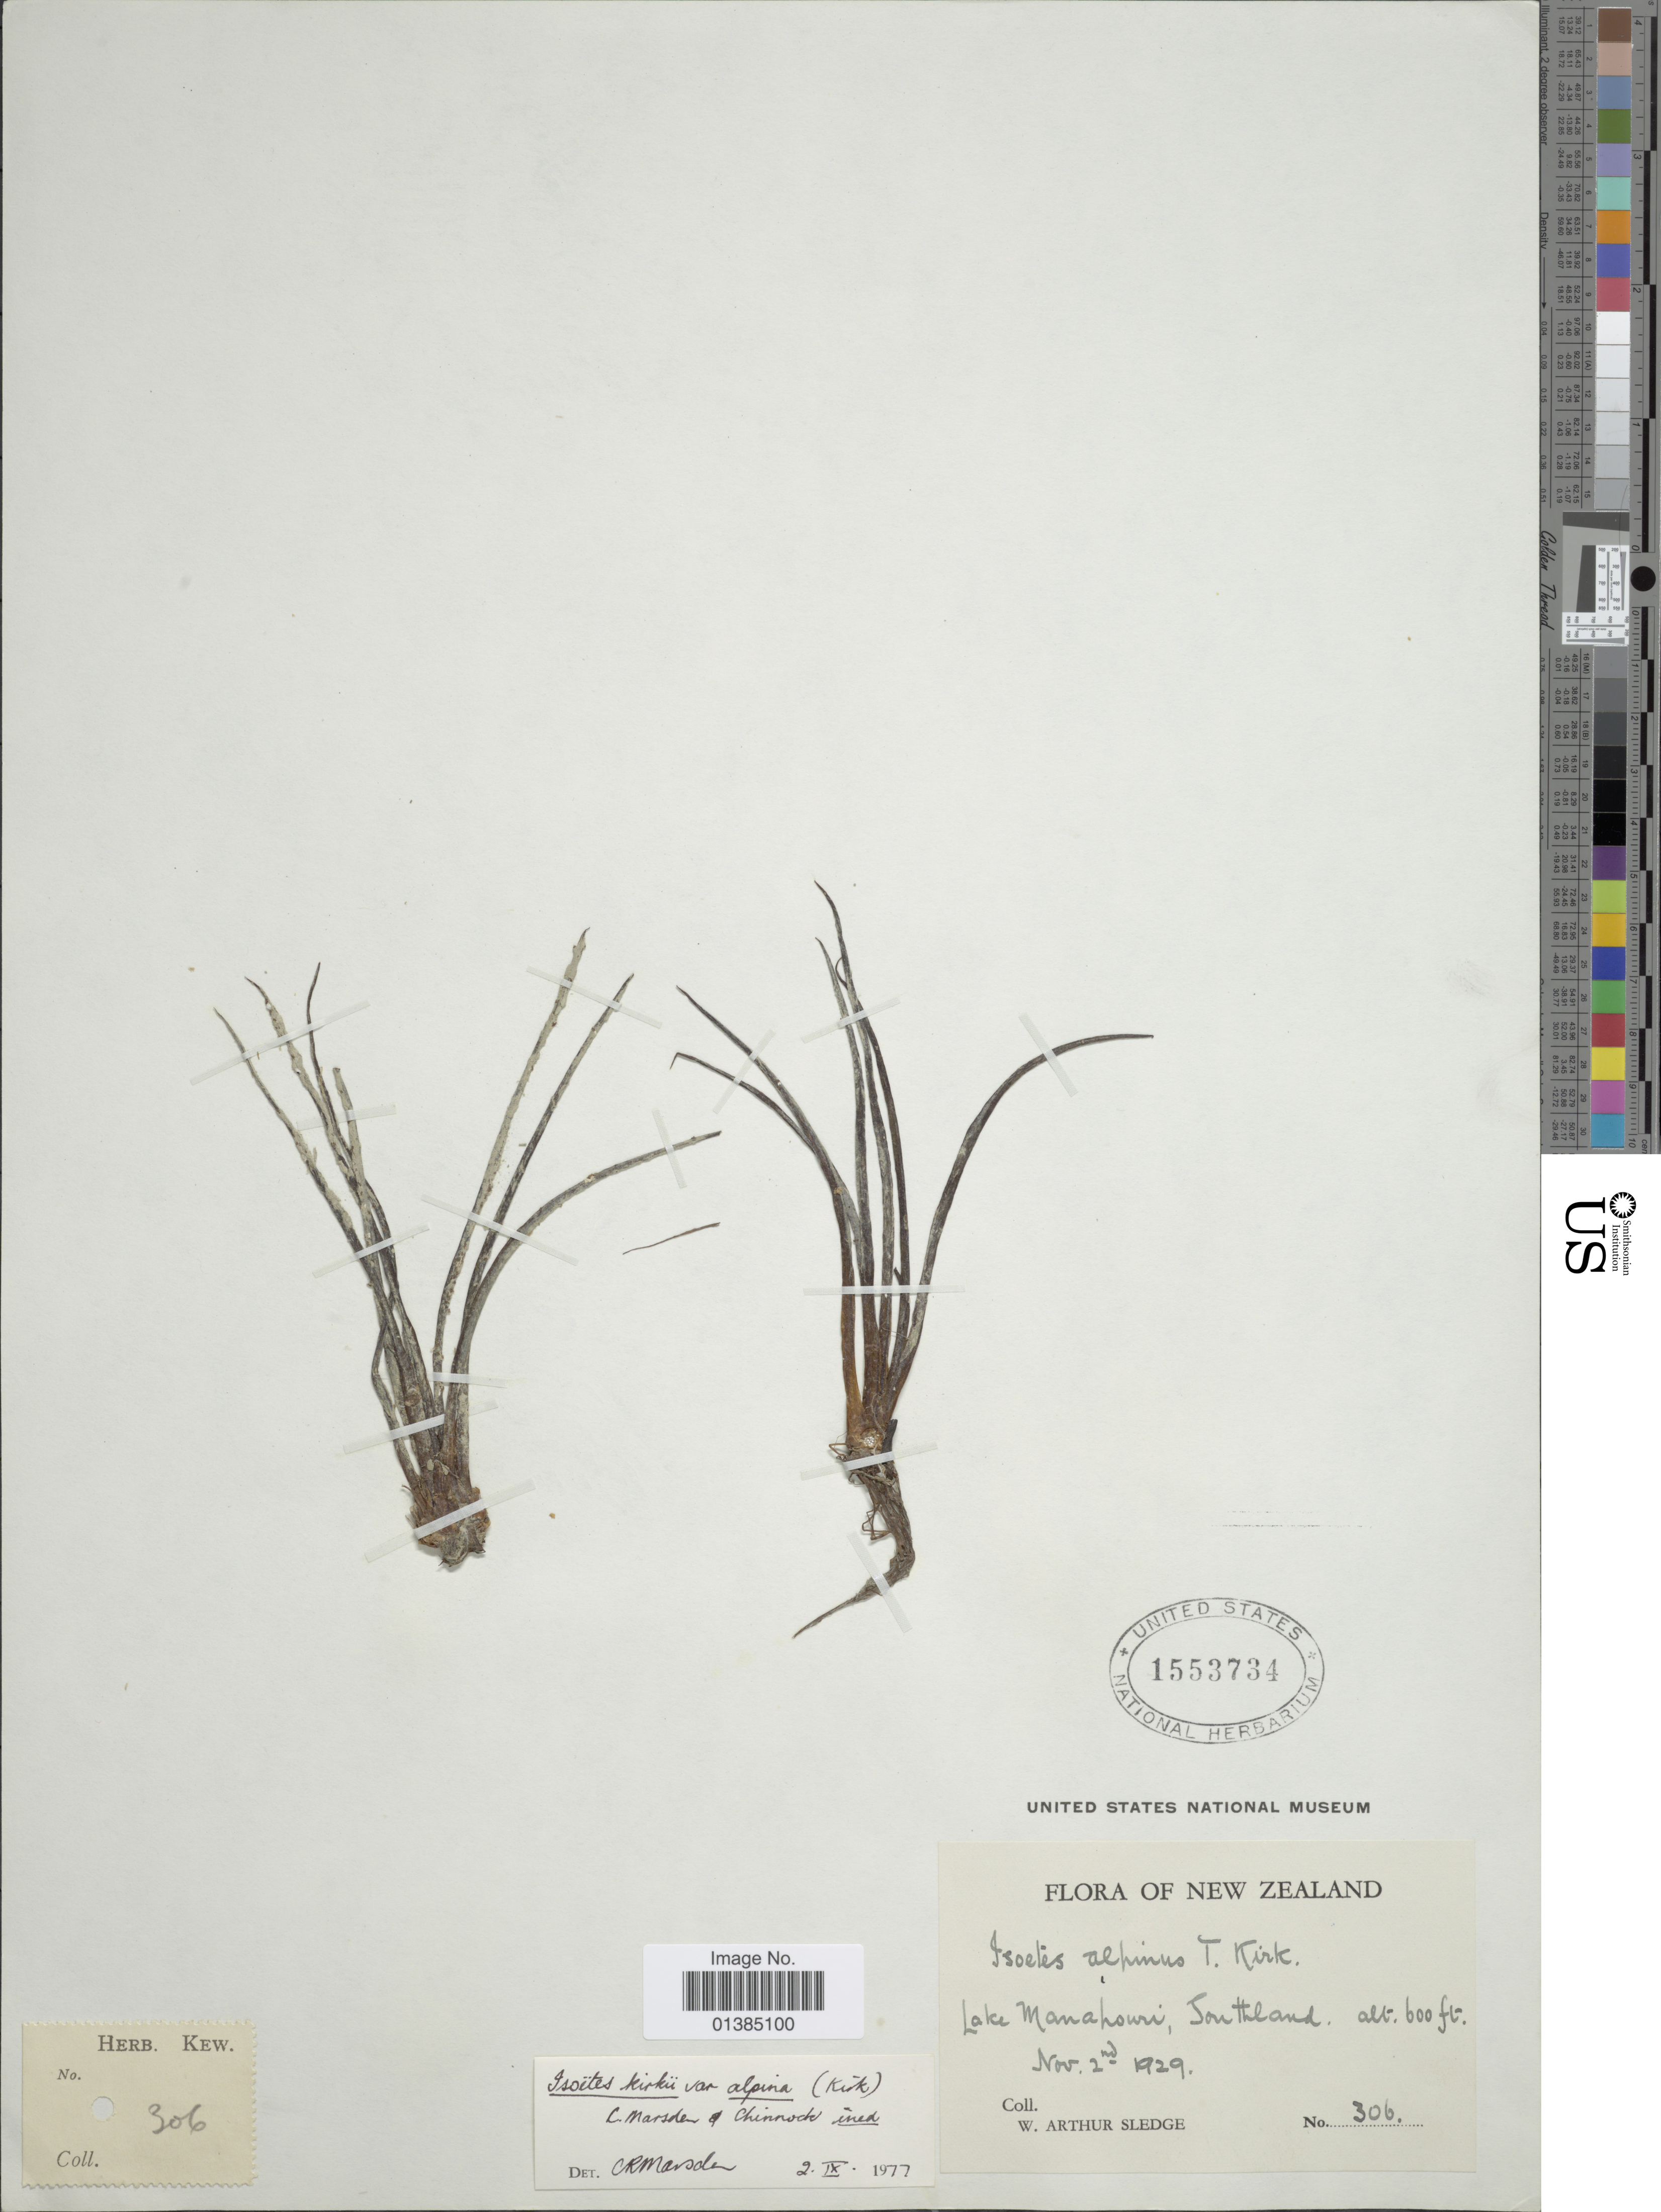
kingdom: Plantae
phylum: Tracheophyta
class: Lycopodiopsida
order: Isoetales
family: Isoetaceae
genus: Isoetes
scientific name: Isoetes alpina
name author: Kirk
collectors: W. A. Sledge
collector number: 306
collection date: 1929-11-02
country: New Zealand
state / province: Southland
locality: Lake Manahouri.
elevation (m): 183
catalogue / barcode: US 1553734